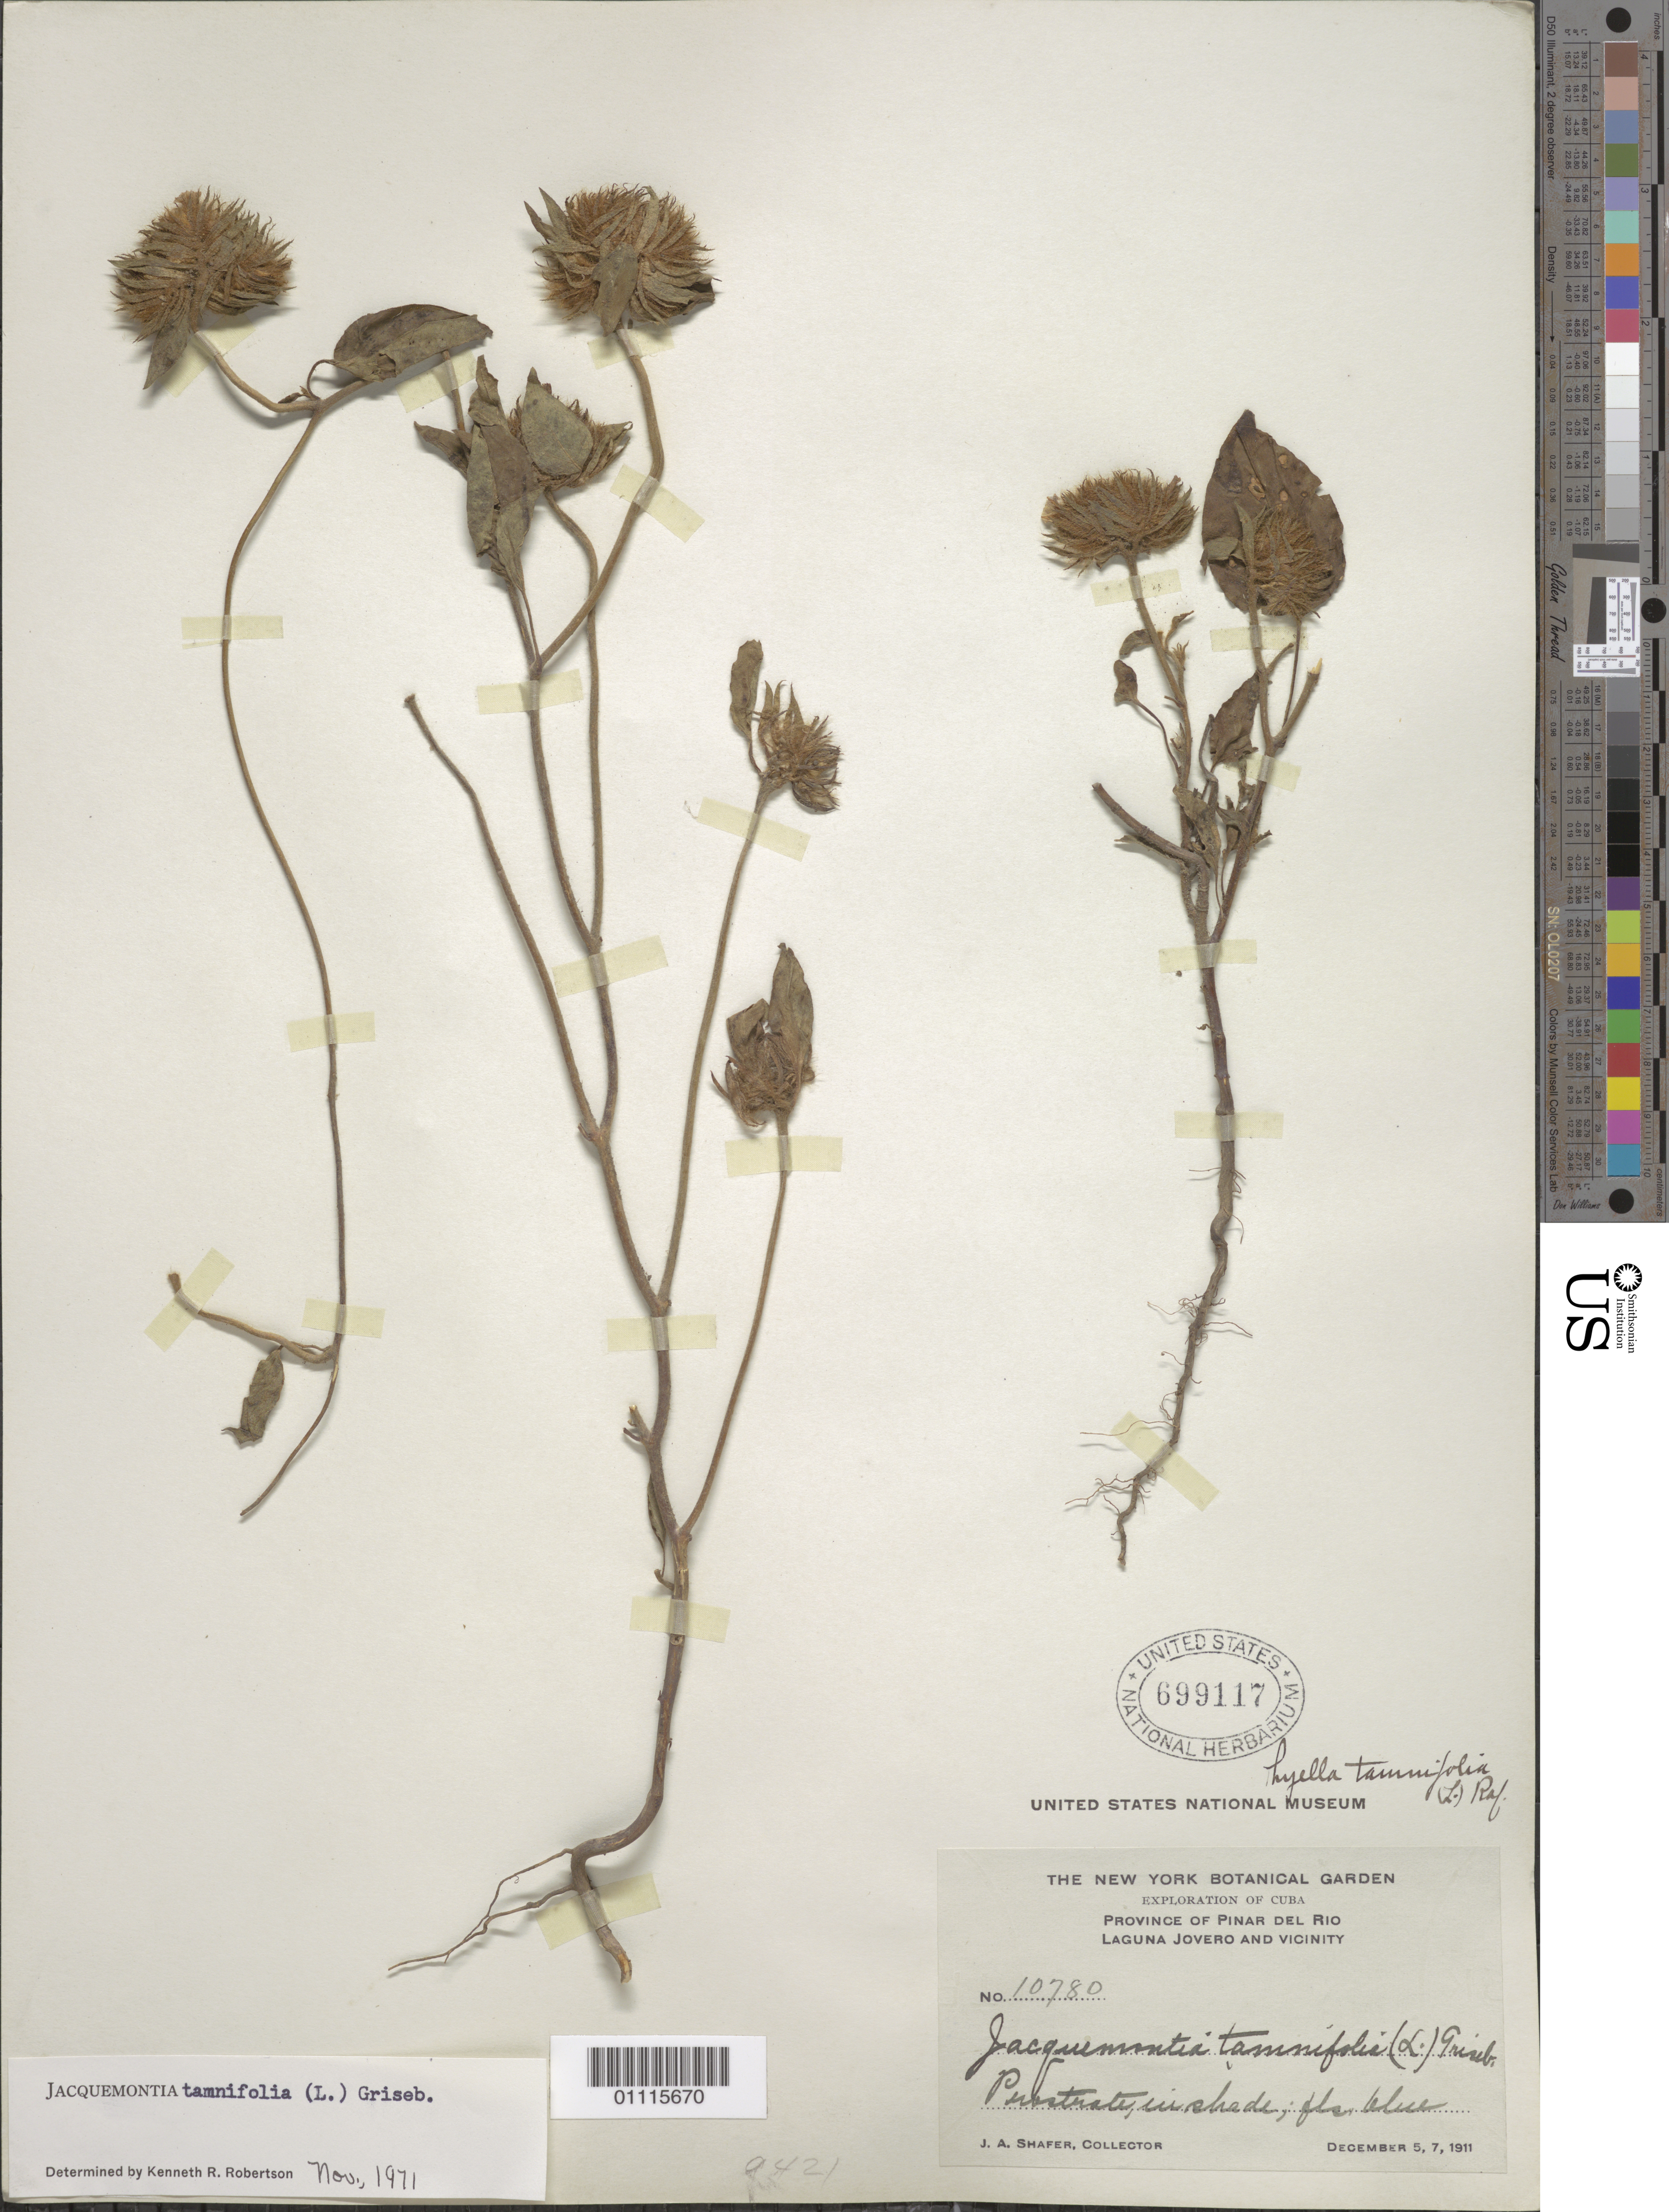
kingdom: Plantae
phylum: Tracheophyta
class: Magnoliopsida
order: Solanales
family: Convolvulaceae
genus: Jacquemontia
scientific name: Jacquemontia tamnifolia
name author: (L.) Griseb.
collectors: J. A. Shafer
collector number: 10780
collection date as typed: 05 Dec 1911 and 07 Dec 1911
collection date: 1911-12-05,1911-12-07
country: Cuba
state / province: Pinar del Rio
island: Cuba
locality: Laguna Jovero and Vicinity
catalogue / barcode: US 699117